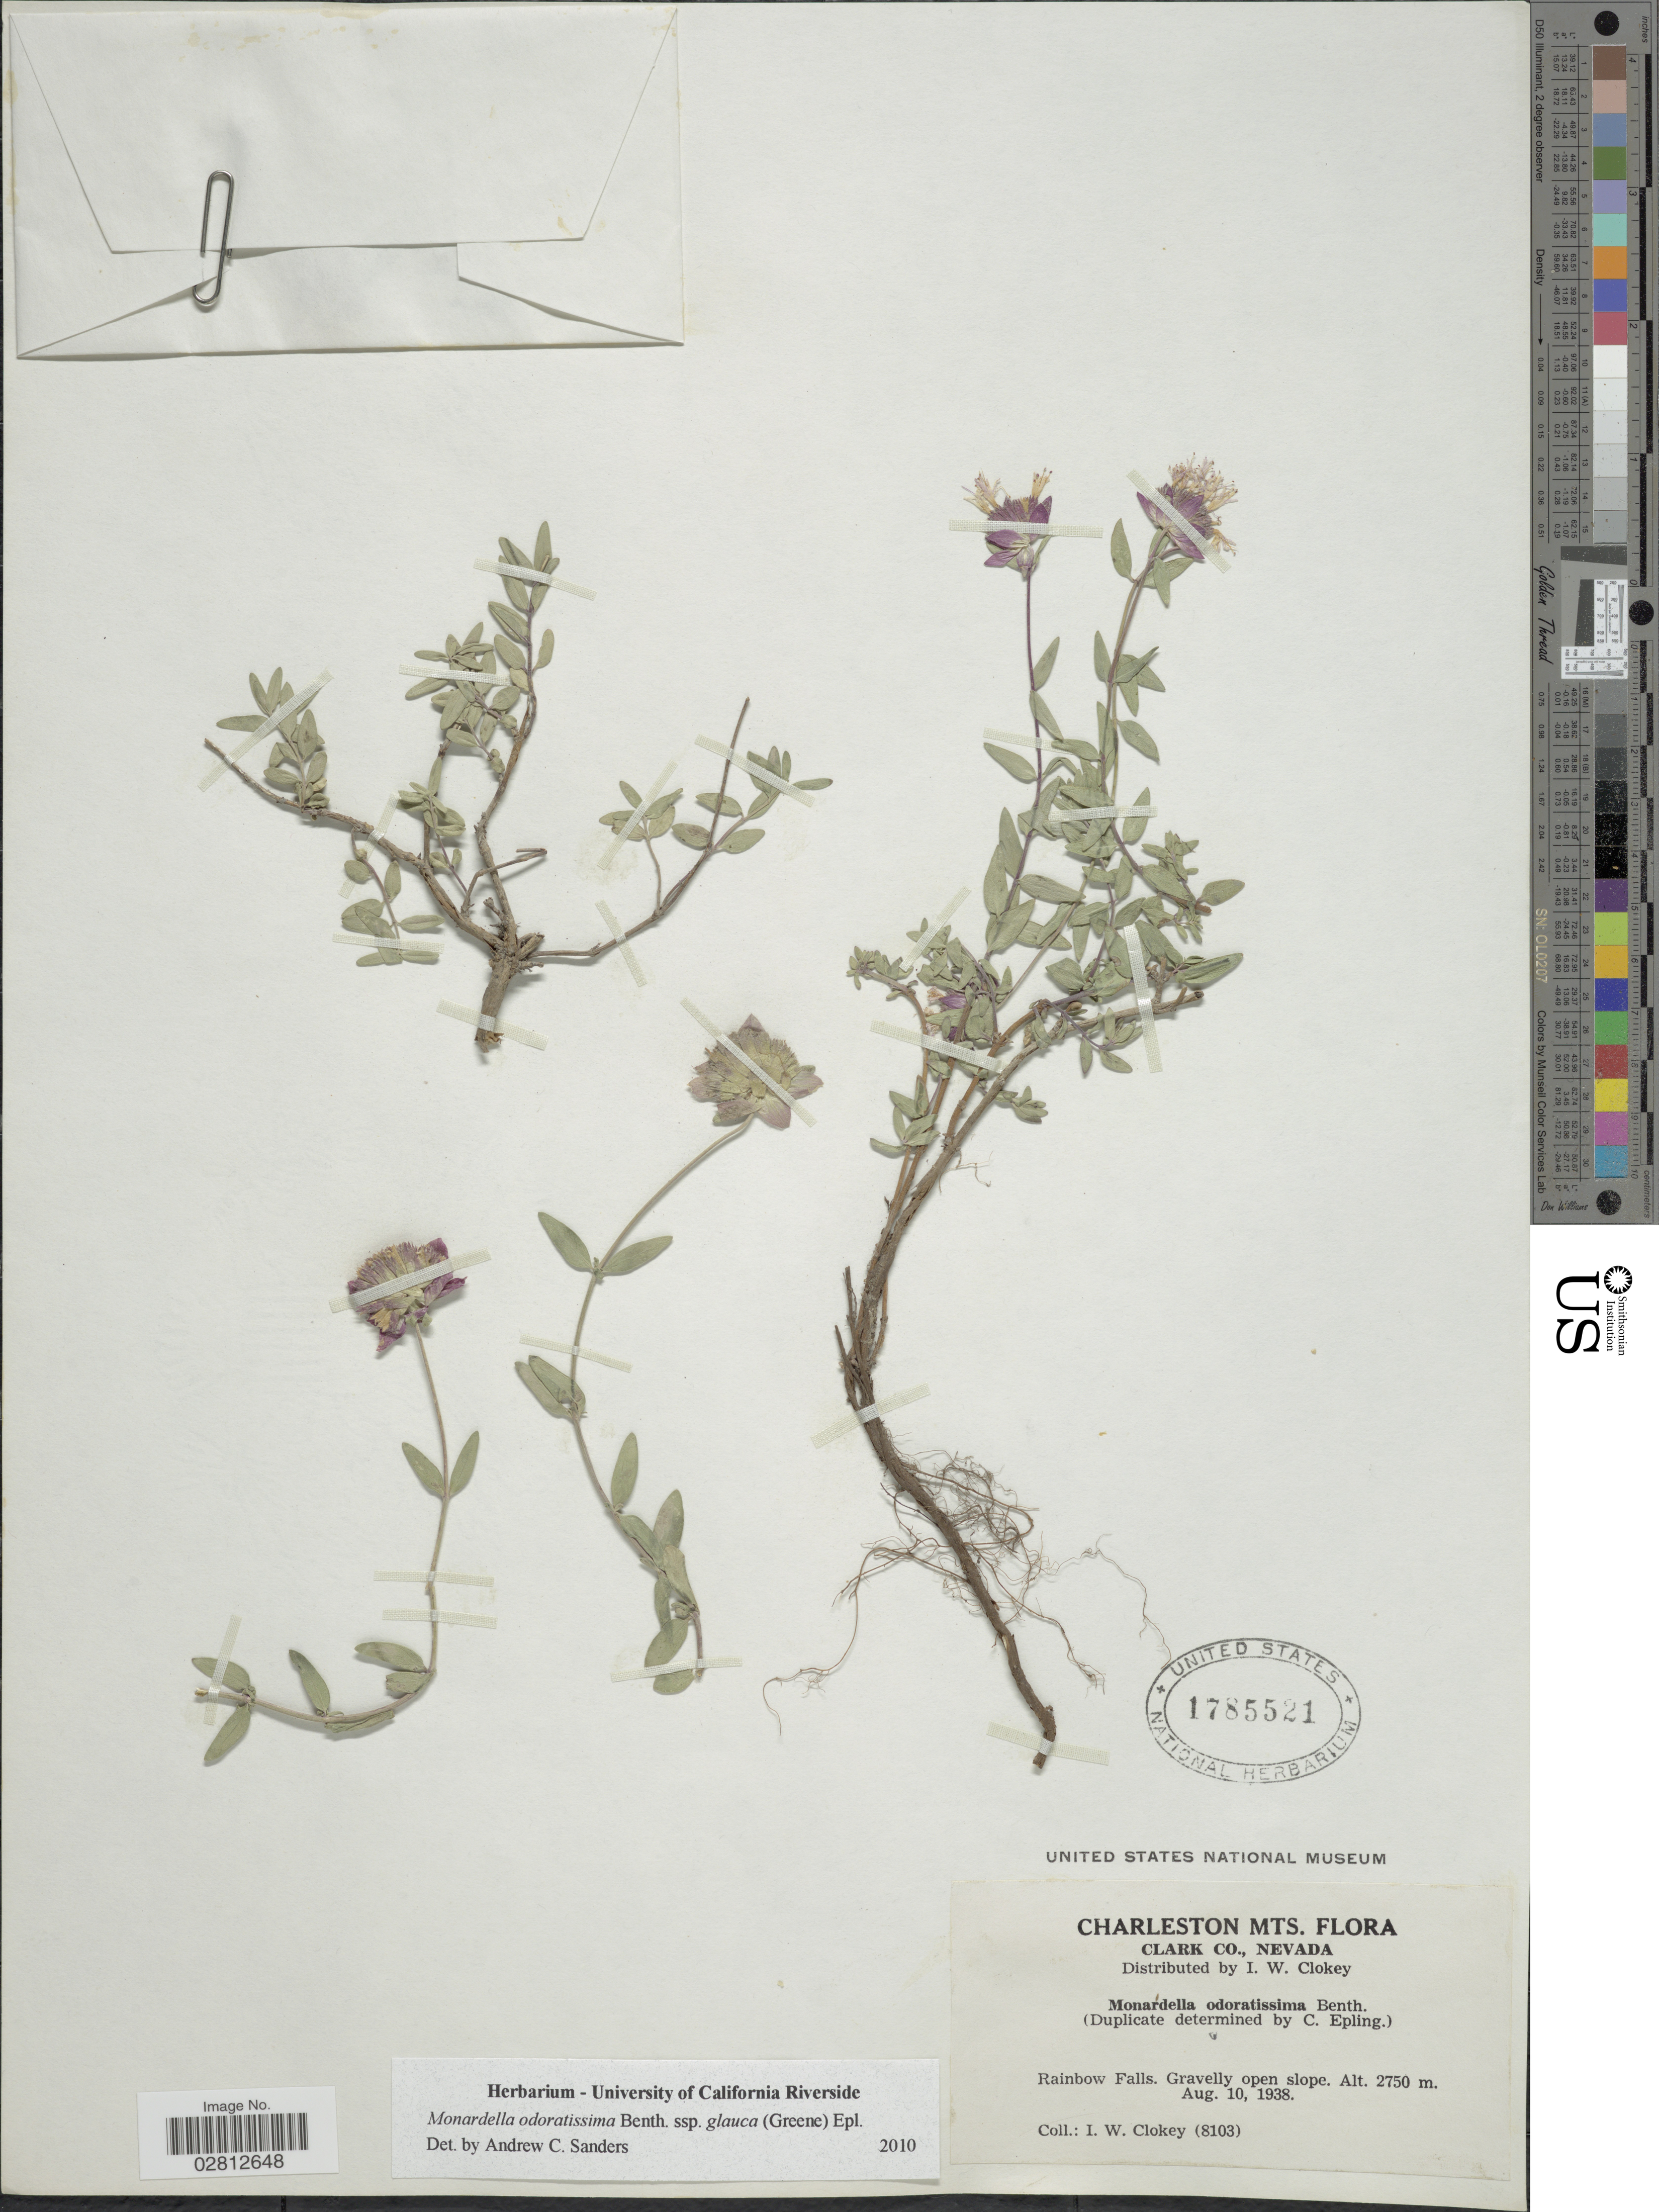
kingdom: Plantae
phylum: Tracheophyta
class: Magnoliopsida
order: Lamiales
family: Lamiaceae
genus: Monardella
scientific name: Monardella odoratissima subsp. glauca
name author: (Greene) Epling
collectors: I. W. Clokey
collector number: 8103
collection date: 1938-08-10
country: United States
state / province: Nevada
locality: Charleston Mts., Clark Co., Rainbow Falls.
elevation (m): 2750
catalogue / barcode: US 1785521